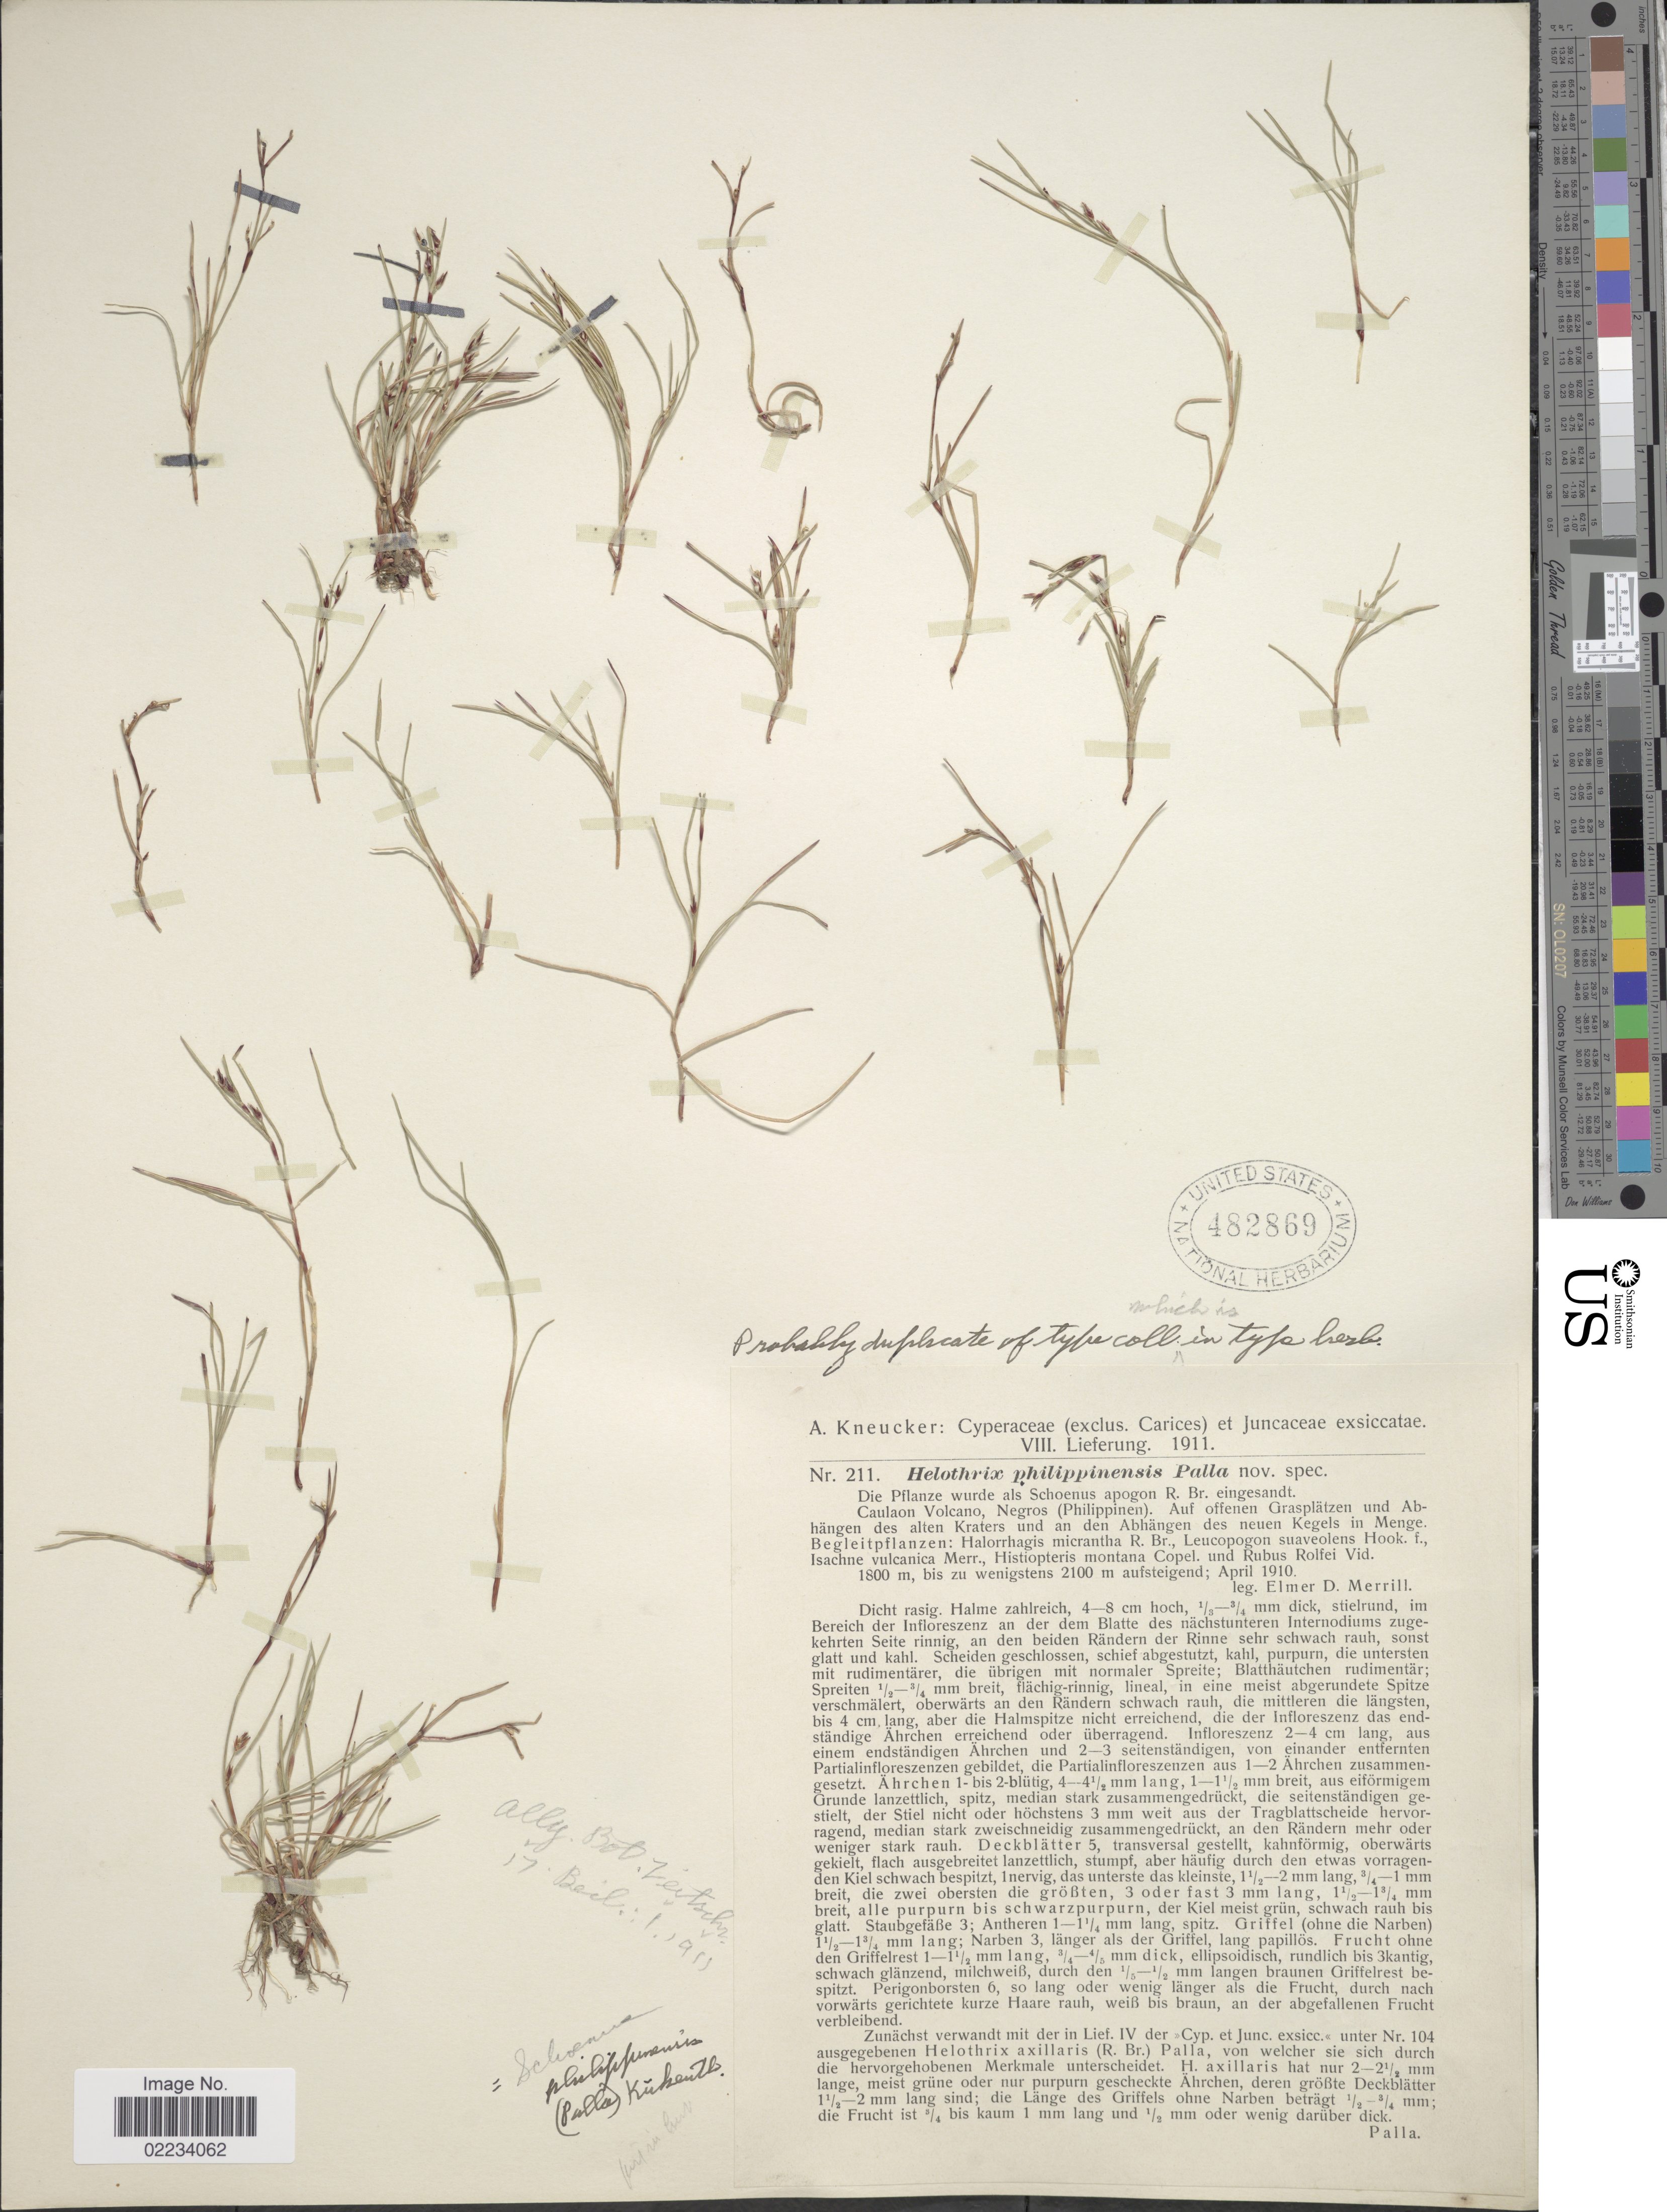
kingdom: Plantae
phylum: Tracheophyta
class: Liliopsida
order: Poales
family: Cyperaceae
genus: Helothrix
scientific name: Helothrix philippinensis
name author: Palla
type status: Type Collection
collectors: E. D. Merrill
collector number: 211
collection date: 1910-04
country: Philippines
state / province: Western Visayas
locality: Caulaon Volcano, Negros (Philippinen). Auf offenen Grasplätzen und Abhängen des alten Kraters und an den Abhängen des neuen Kegels in Menge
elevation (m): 1800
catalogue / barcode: US 482869